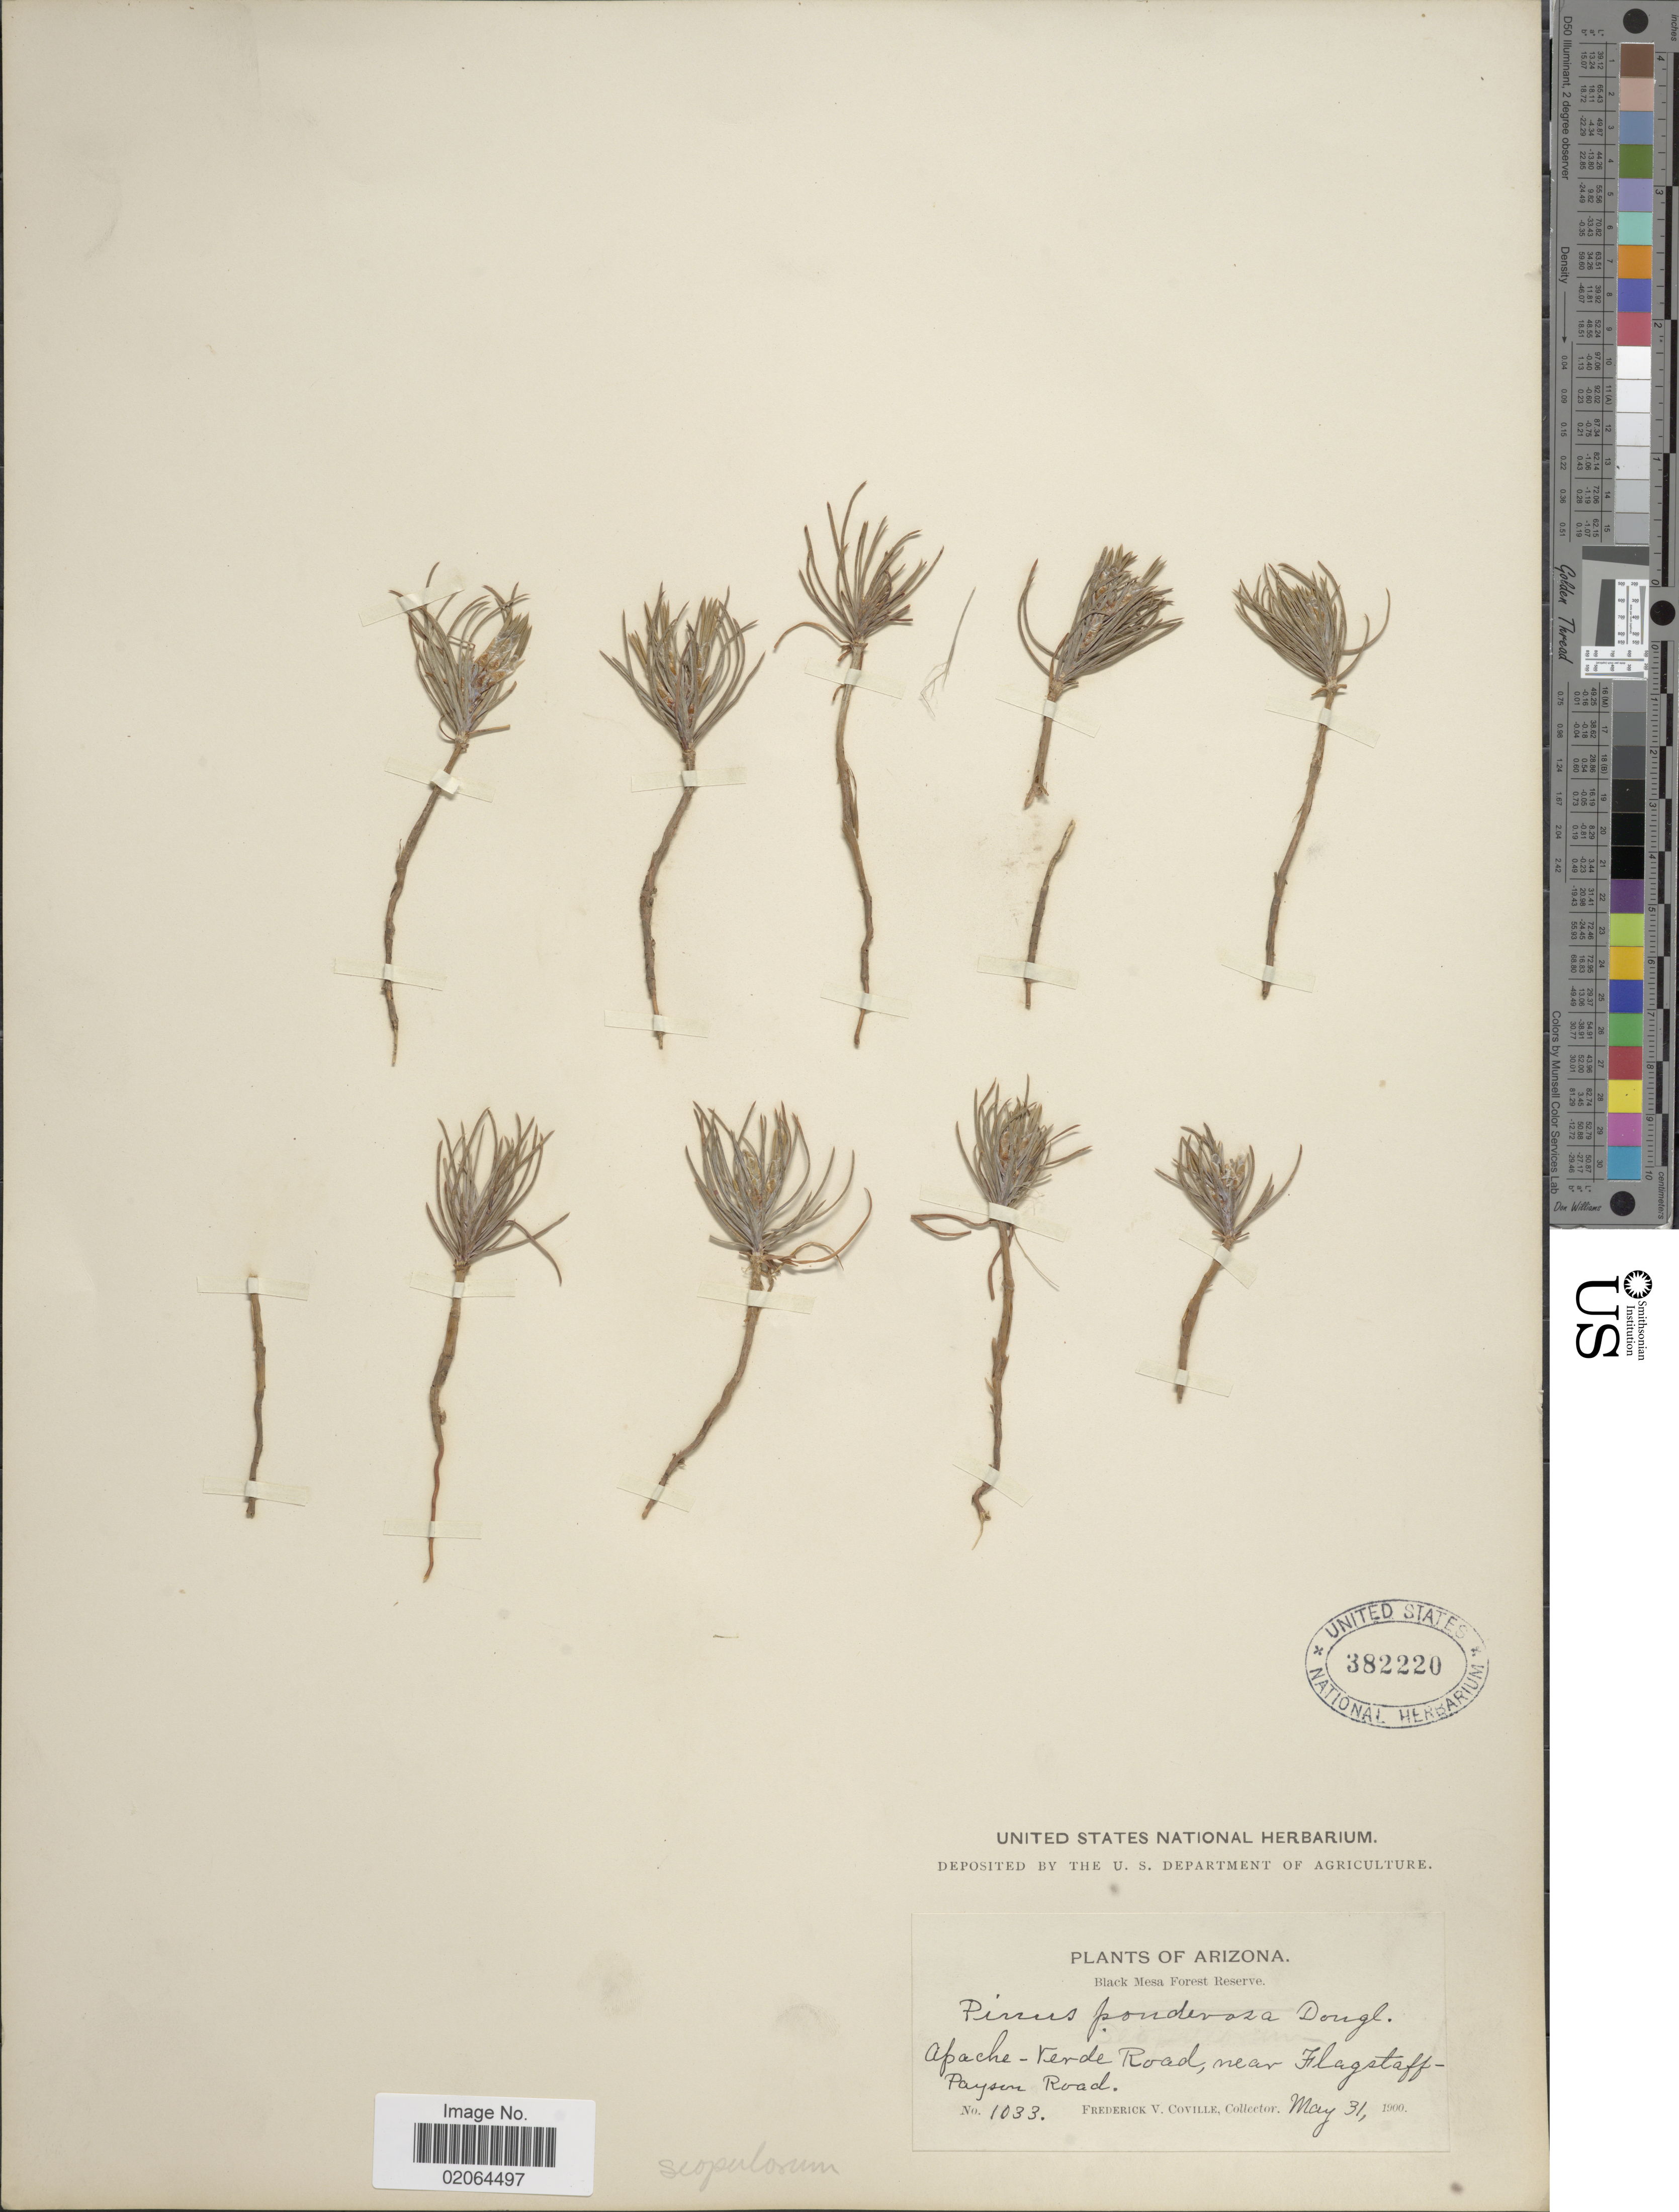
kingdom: Plantae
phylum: Tracheophyta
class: Pinopsida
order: Pinales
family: Pinaceae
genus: Pinus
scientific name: Pinus ponderosa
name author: Douglas ex C. Lawson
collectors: F. V. Coville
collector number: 1033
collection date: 1900-05-31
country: United States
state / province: Arizona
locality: Arizona, Apache-Verde Road, near Flagstaff-Paysen Road.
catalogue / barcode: US 382220